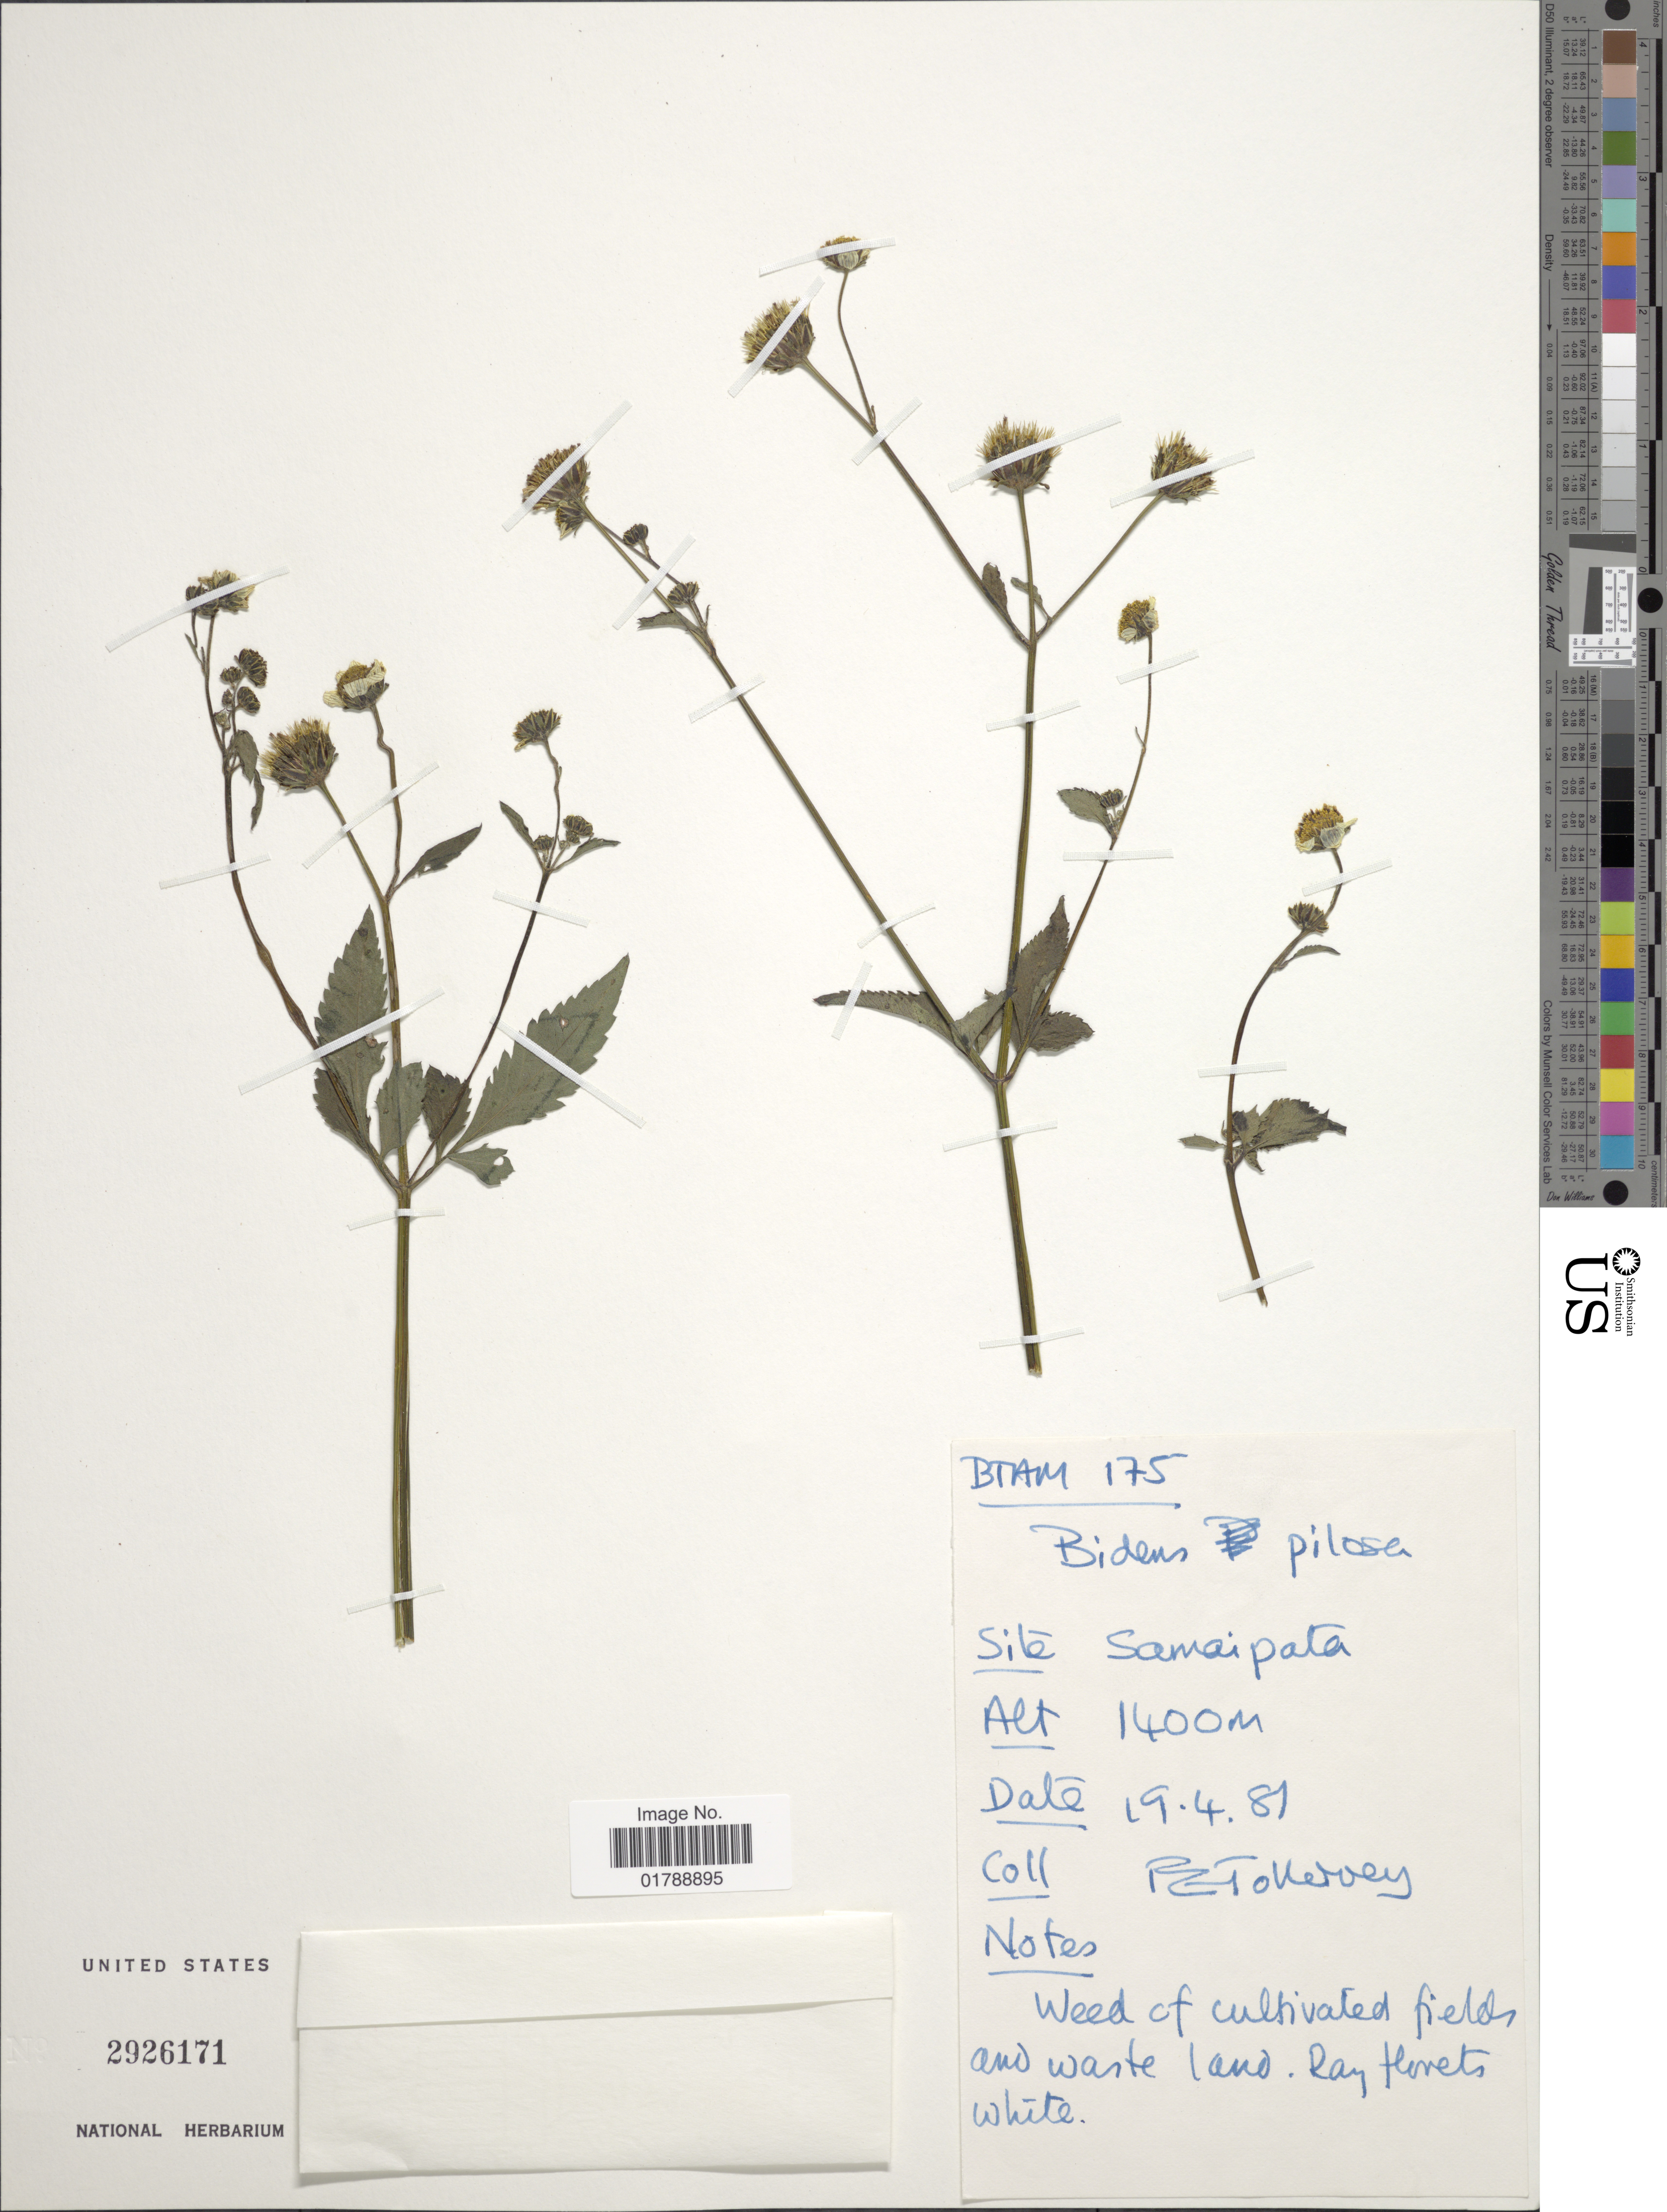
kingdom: Plantae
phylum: Tracheophyta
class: Magnoliopsida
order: Asterales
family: Asteraceae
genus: Bidens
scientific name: Bidens pilosa var. radiata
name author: (Sch. Bip.) J.A. Schmidt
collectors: P. Tokovey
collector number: BTAM 175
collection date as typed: Transcribed d/m/y: 19/4/81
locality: Site Samaipata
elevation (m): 1400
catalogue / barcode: US 2926171